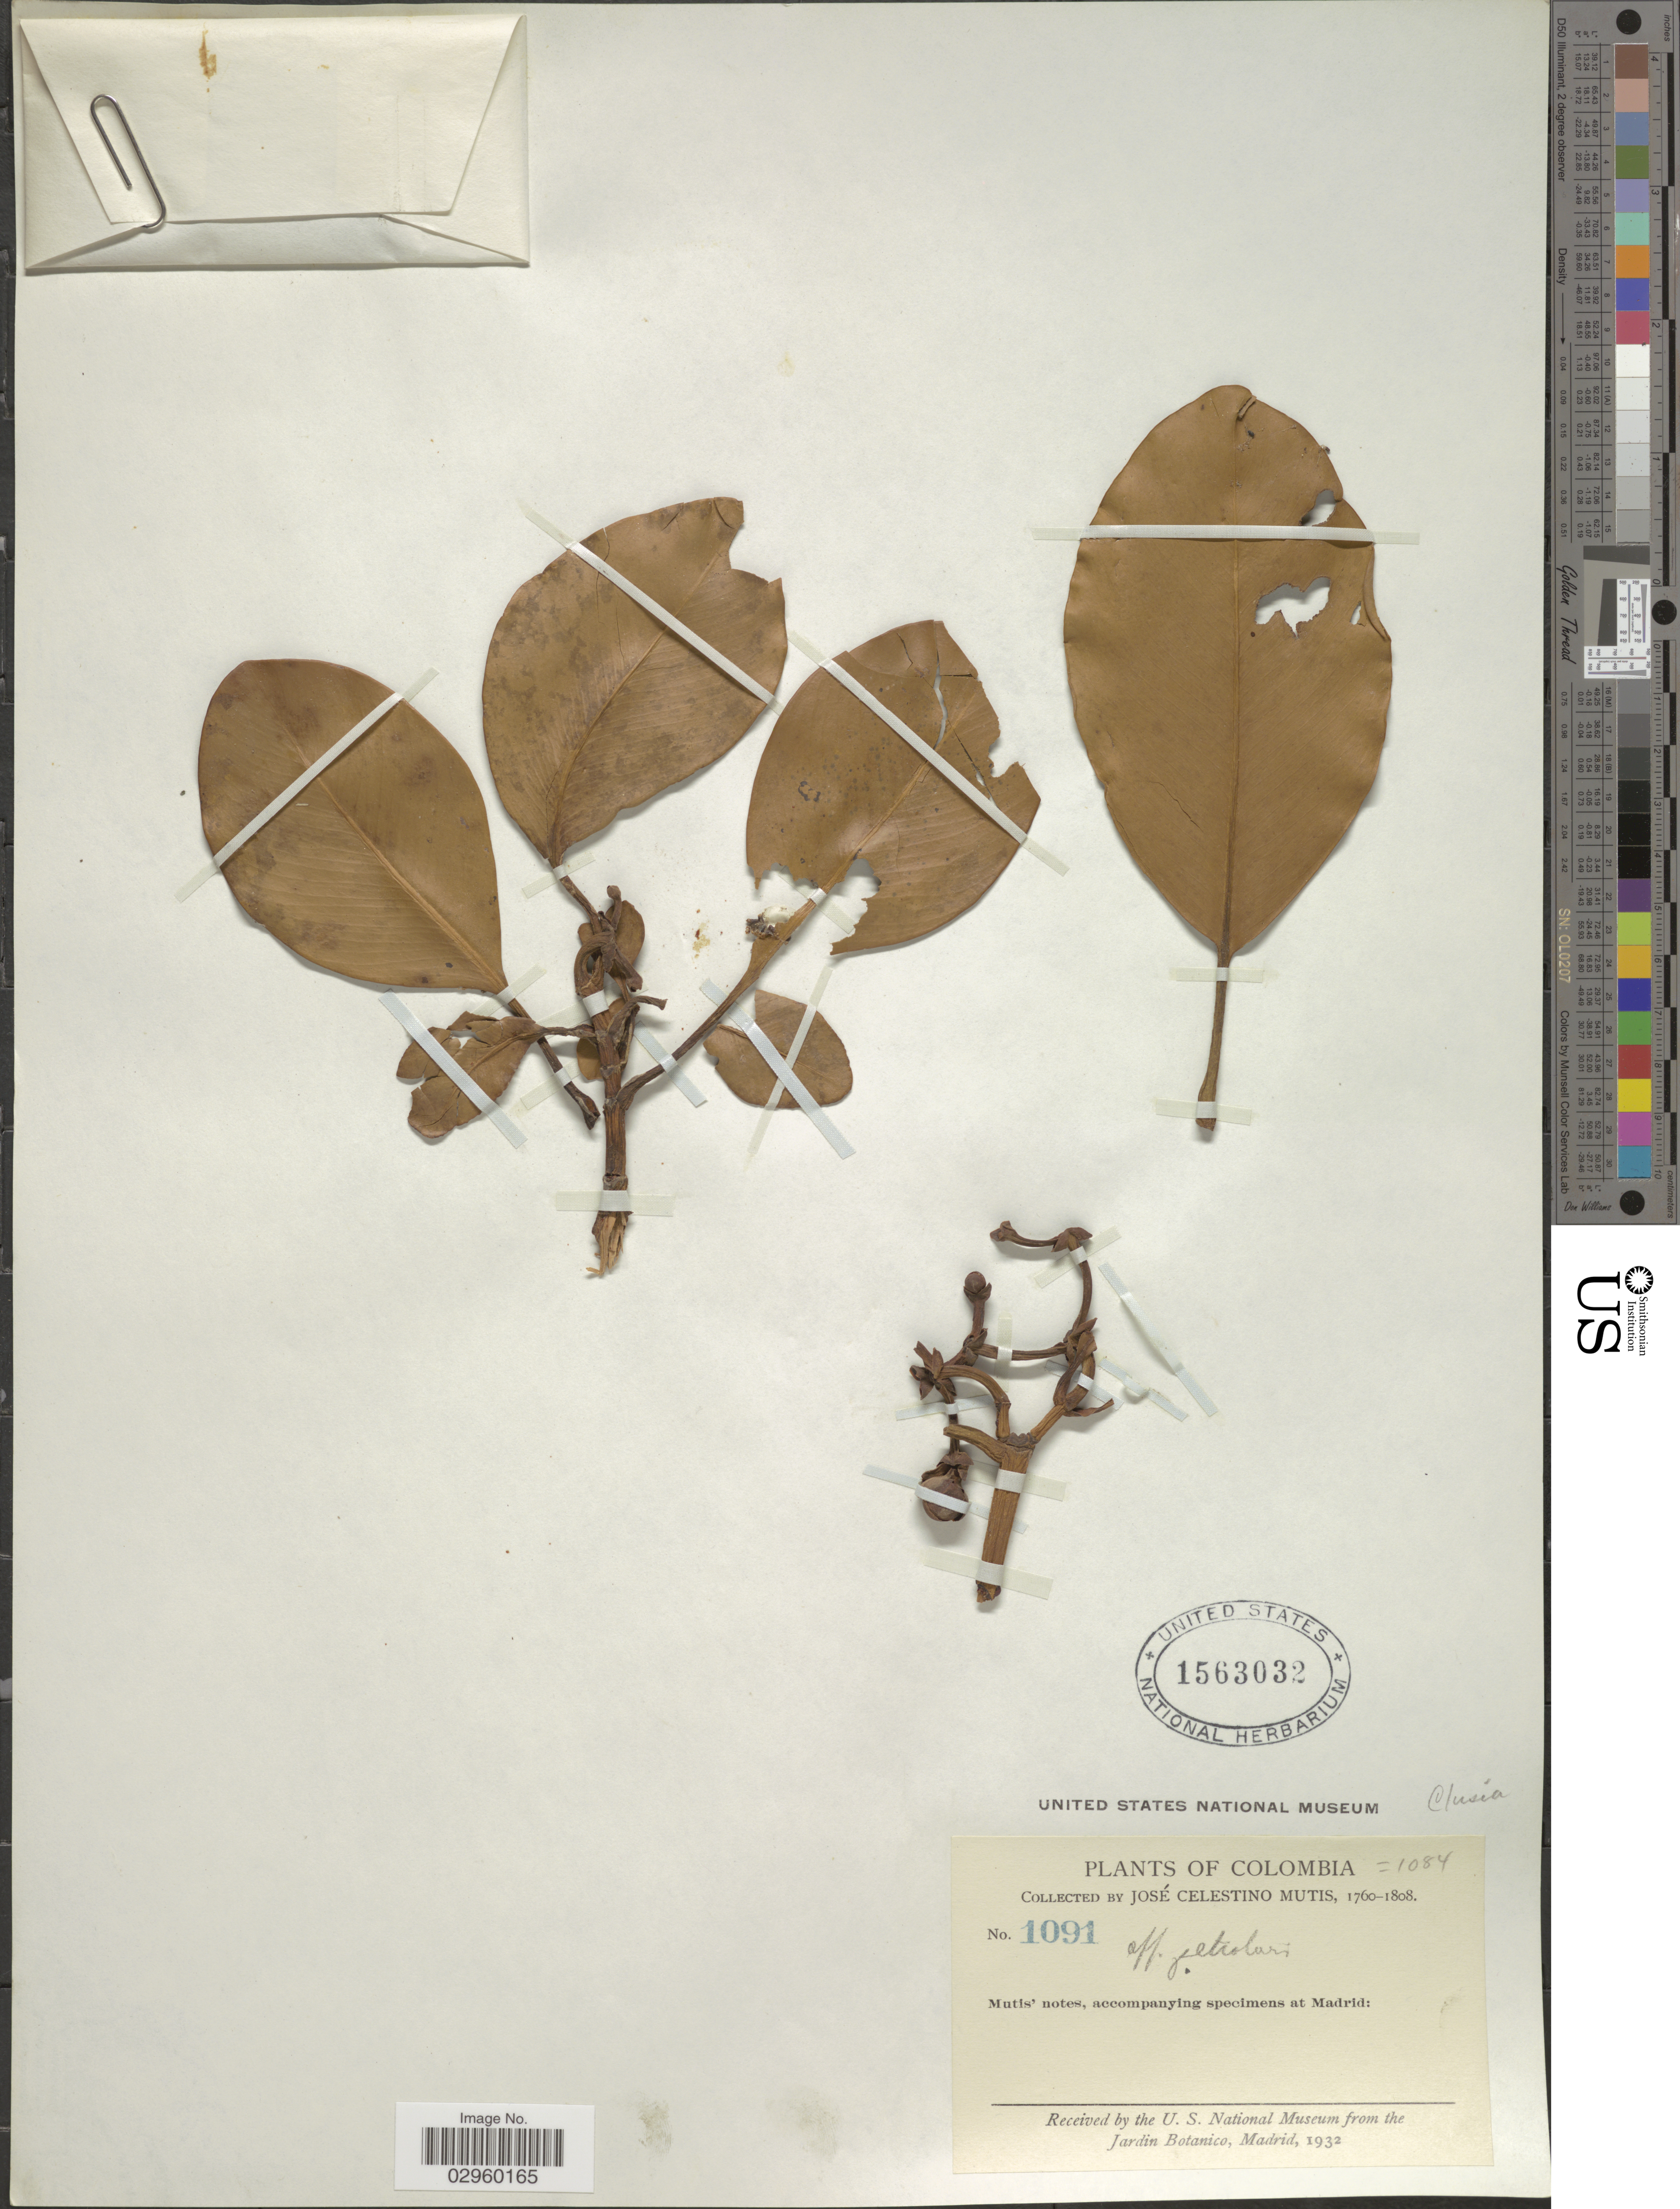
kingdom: Plantae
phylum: Tracheophyta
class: Magnoliopsida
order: Malpighiales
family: Clusiaceae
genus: Clusia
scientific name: Clusia sp.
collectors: J. C. B. Mutis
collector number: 1091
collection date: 1760/1808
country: Colombia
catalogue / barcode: US 1563032